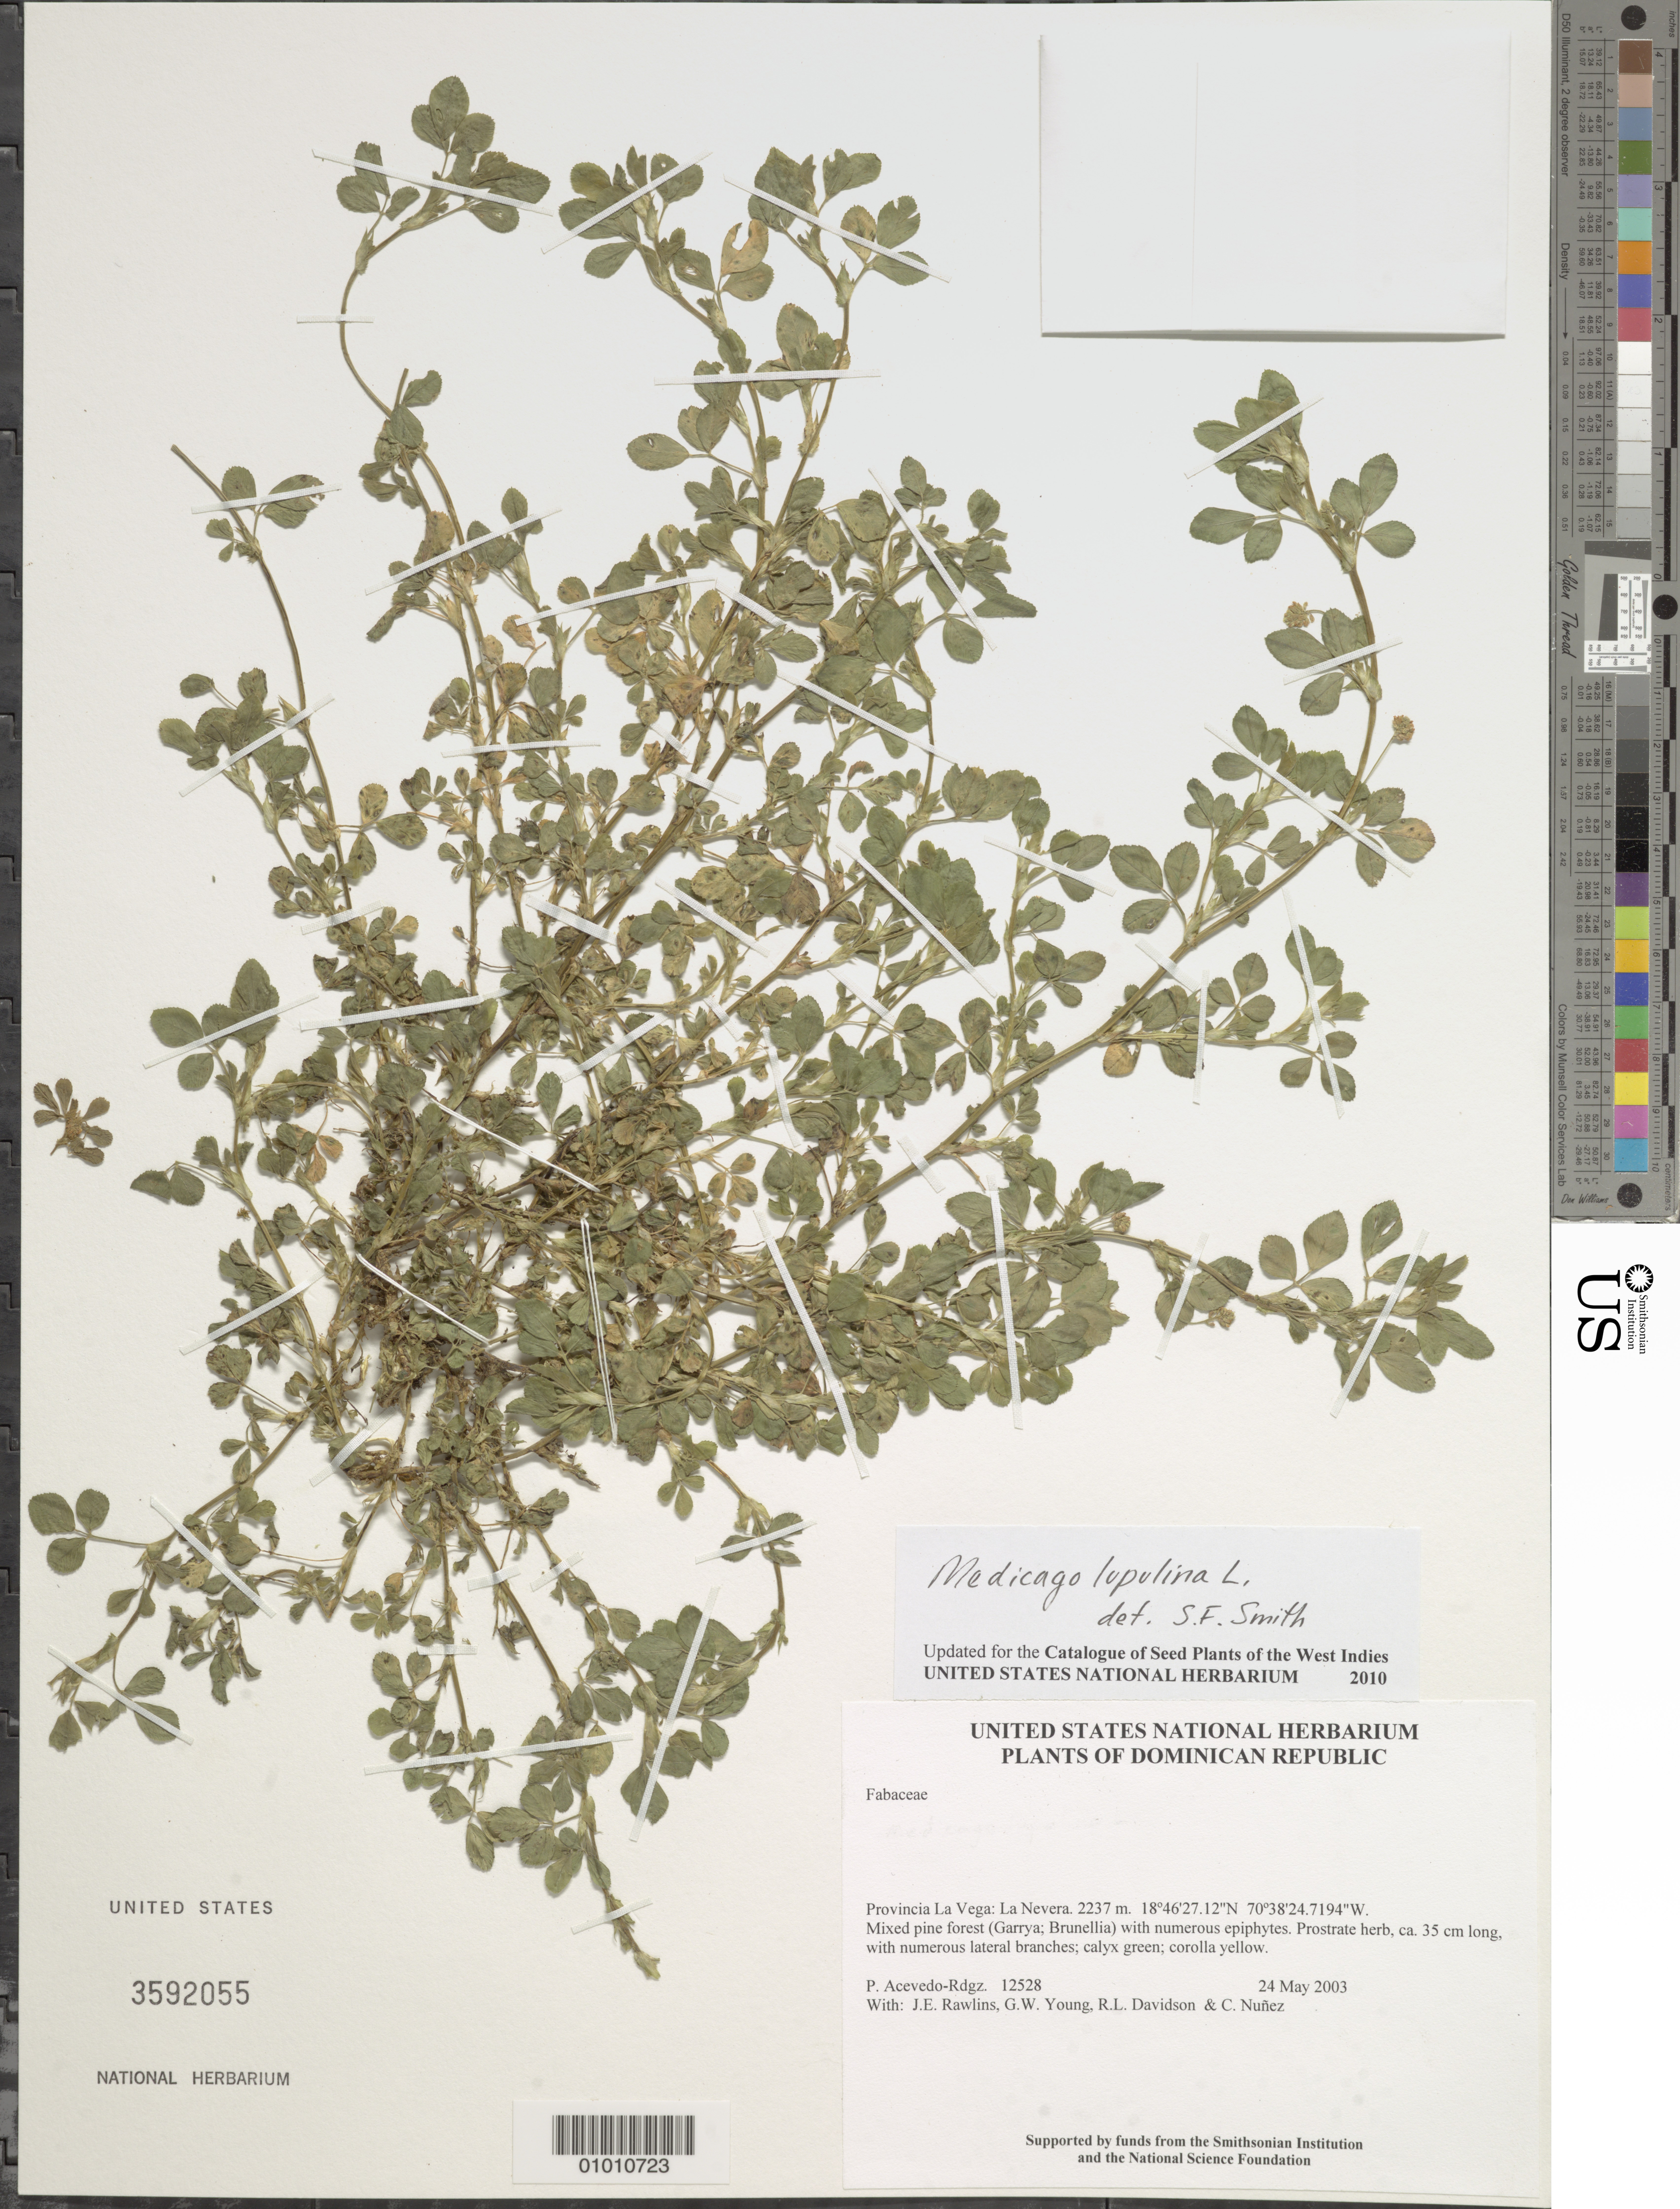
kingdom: Plantae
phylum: Tracheophyta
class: Magnoliopsida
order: Fabales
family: Fabaceae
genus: Medicago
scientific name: Medicago lupulina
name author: L.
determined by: Smith, Stephen F., (US), NMNH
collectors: P. Acevedo-Rodr., J. Rawlins, G. Young, R. Davidson & C. Nunez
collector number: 12528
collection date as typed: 24 May 2003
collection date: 2003-05-24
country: Dominican Republic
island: Hispaniola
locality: Provincia La Vega: La Nevera.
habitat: Mixed pine forest (Garrya; Brunellia) with numerous epiphytes.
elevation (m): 2237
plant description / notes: US, K, MO, NY, P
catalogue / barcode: US 3592055